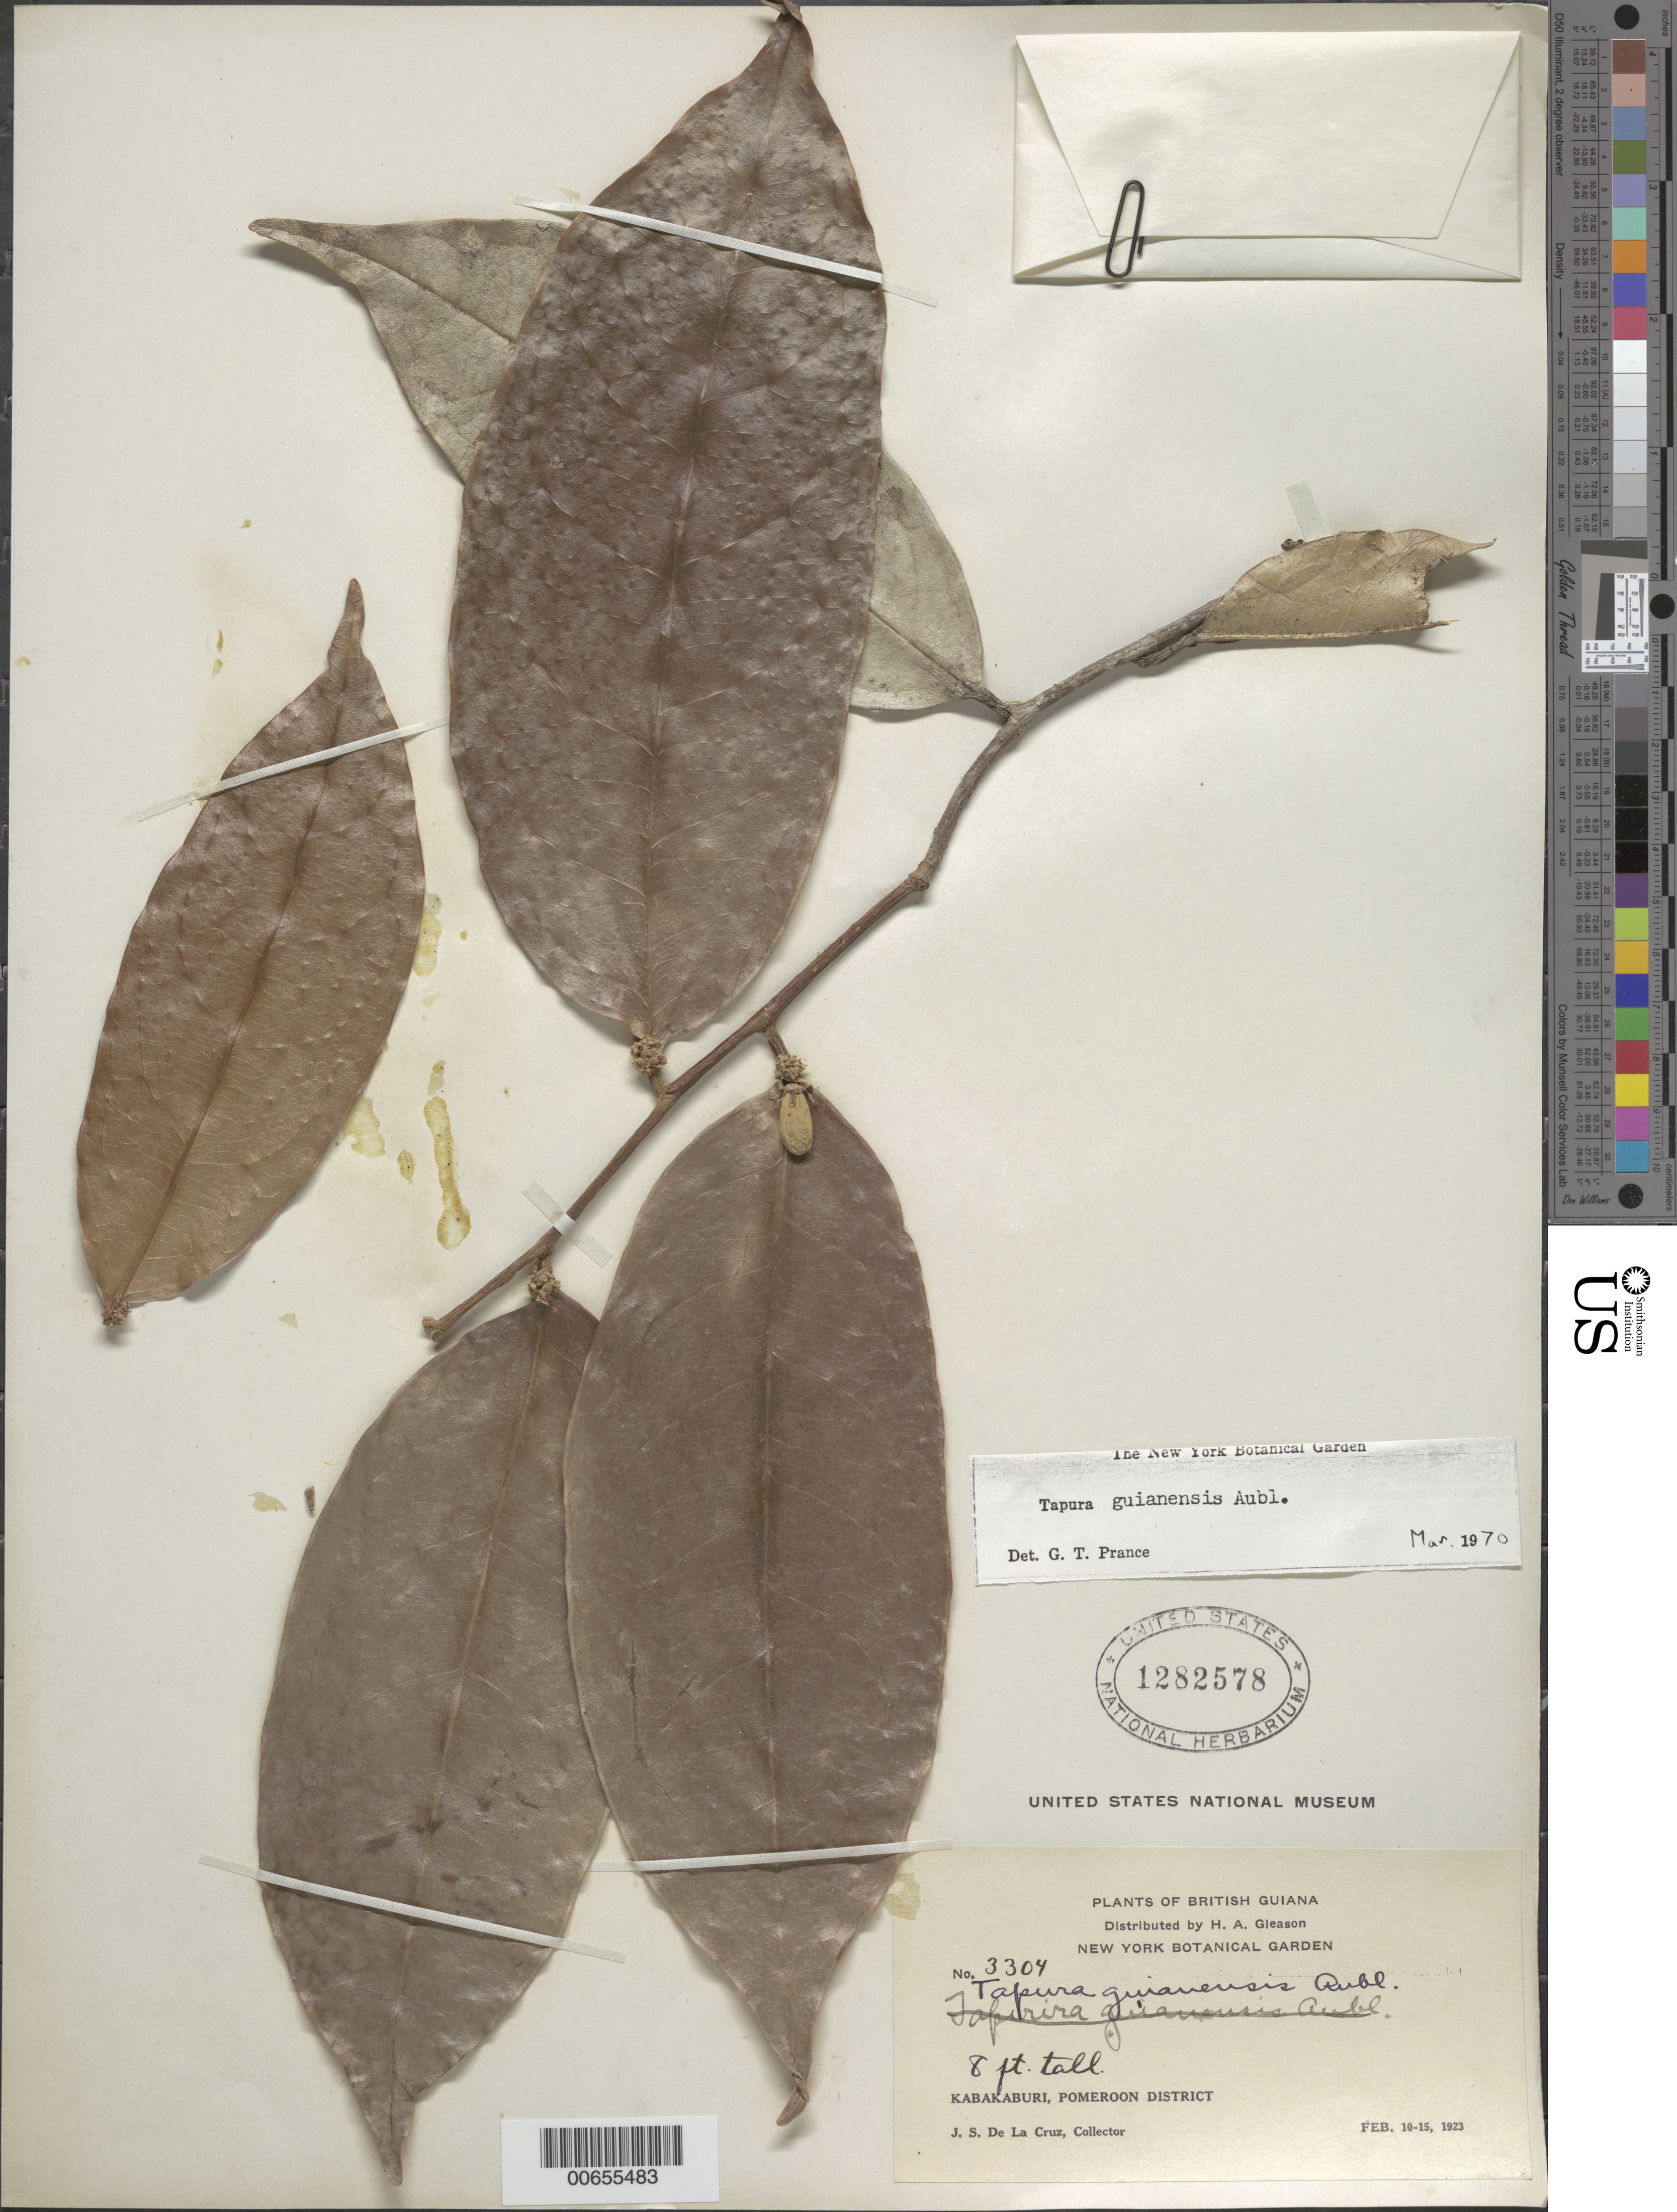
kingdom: Plantae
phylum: Tracheophyta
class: Magnoliopsida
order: Malpighiales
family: Dichapetalaceae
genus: Tapura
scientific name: Tapura guianensis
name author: Aubl.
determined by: Prance, G. T.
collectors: J. S. de la Cruz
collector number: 3304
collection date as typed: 10-Feb-23 to 15-Feb-23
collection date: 1923-02-10/1923-02-15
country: Guyana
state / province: Pomeroon-Supenaam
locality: Kabakaburi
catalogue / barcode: US 1282578